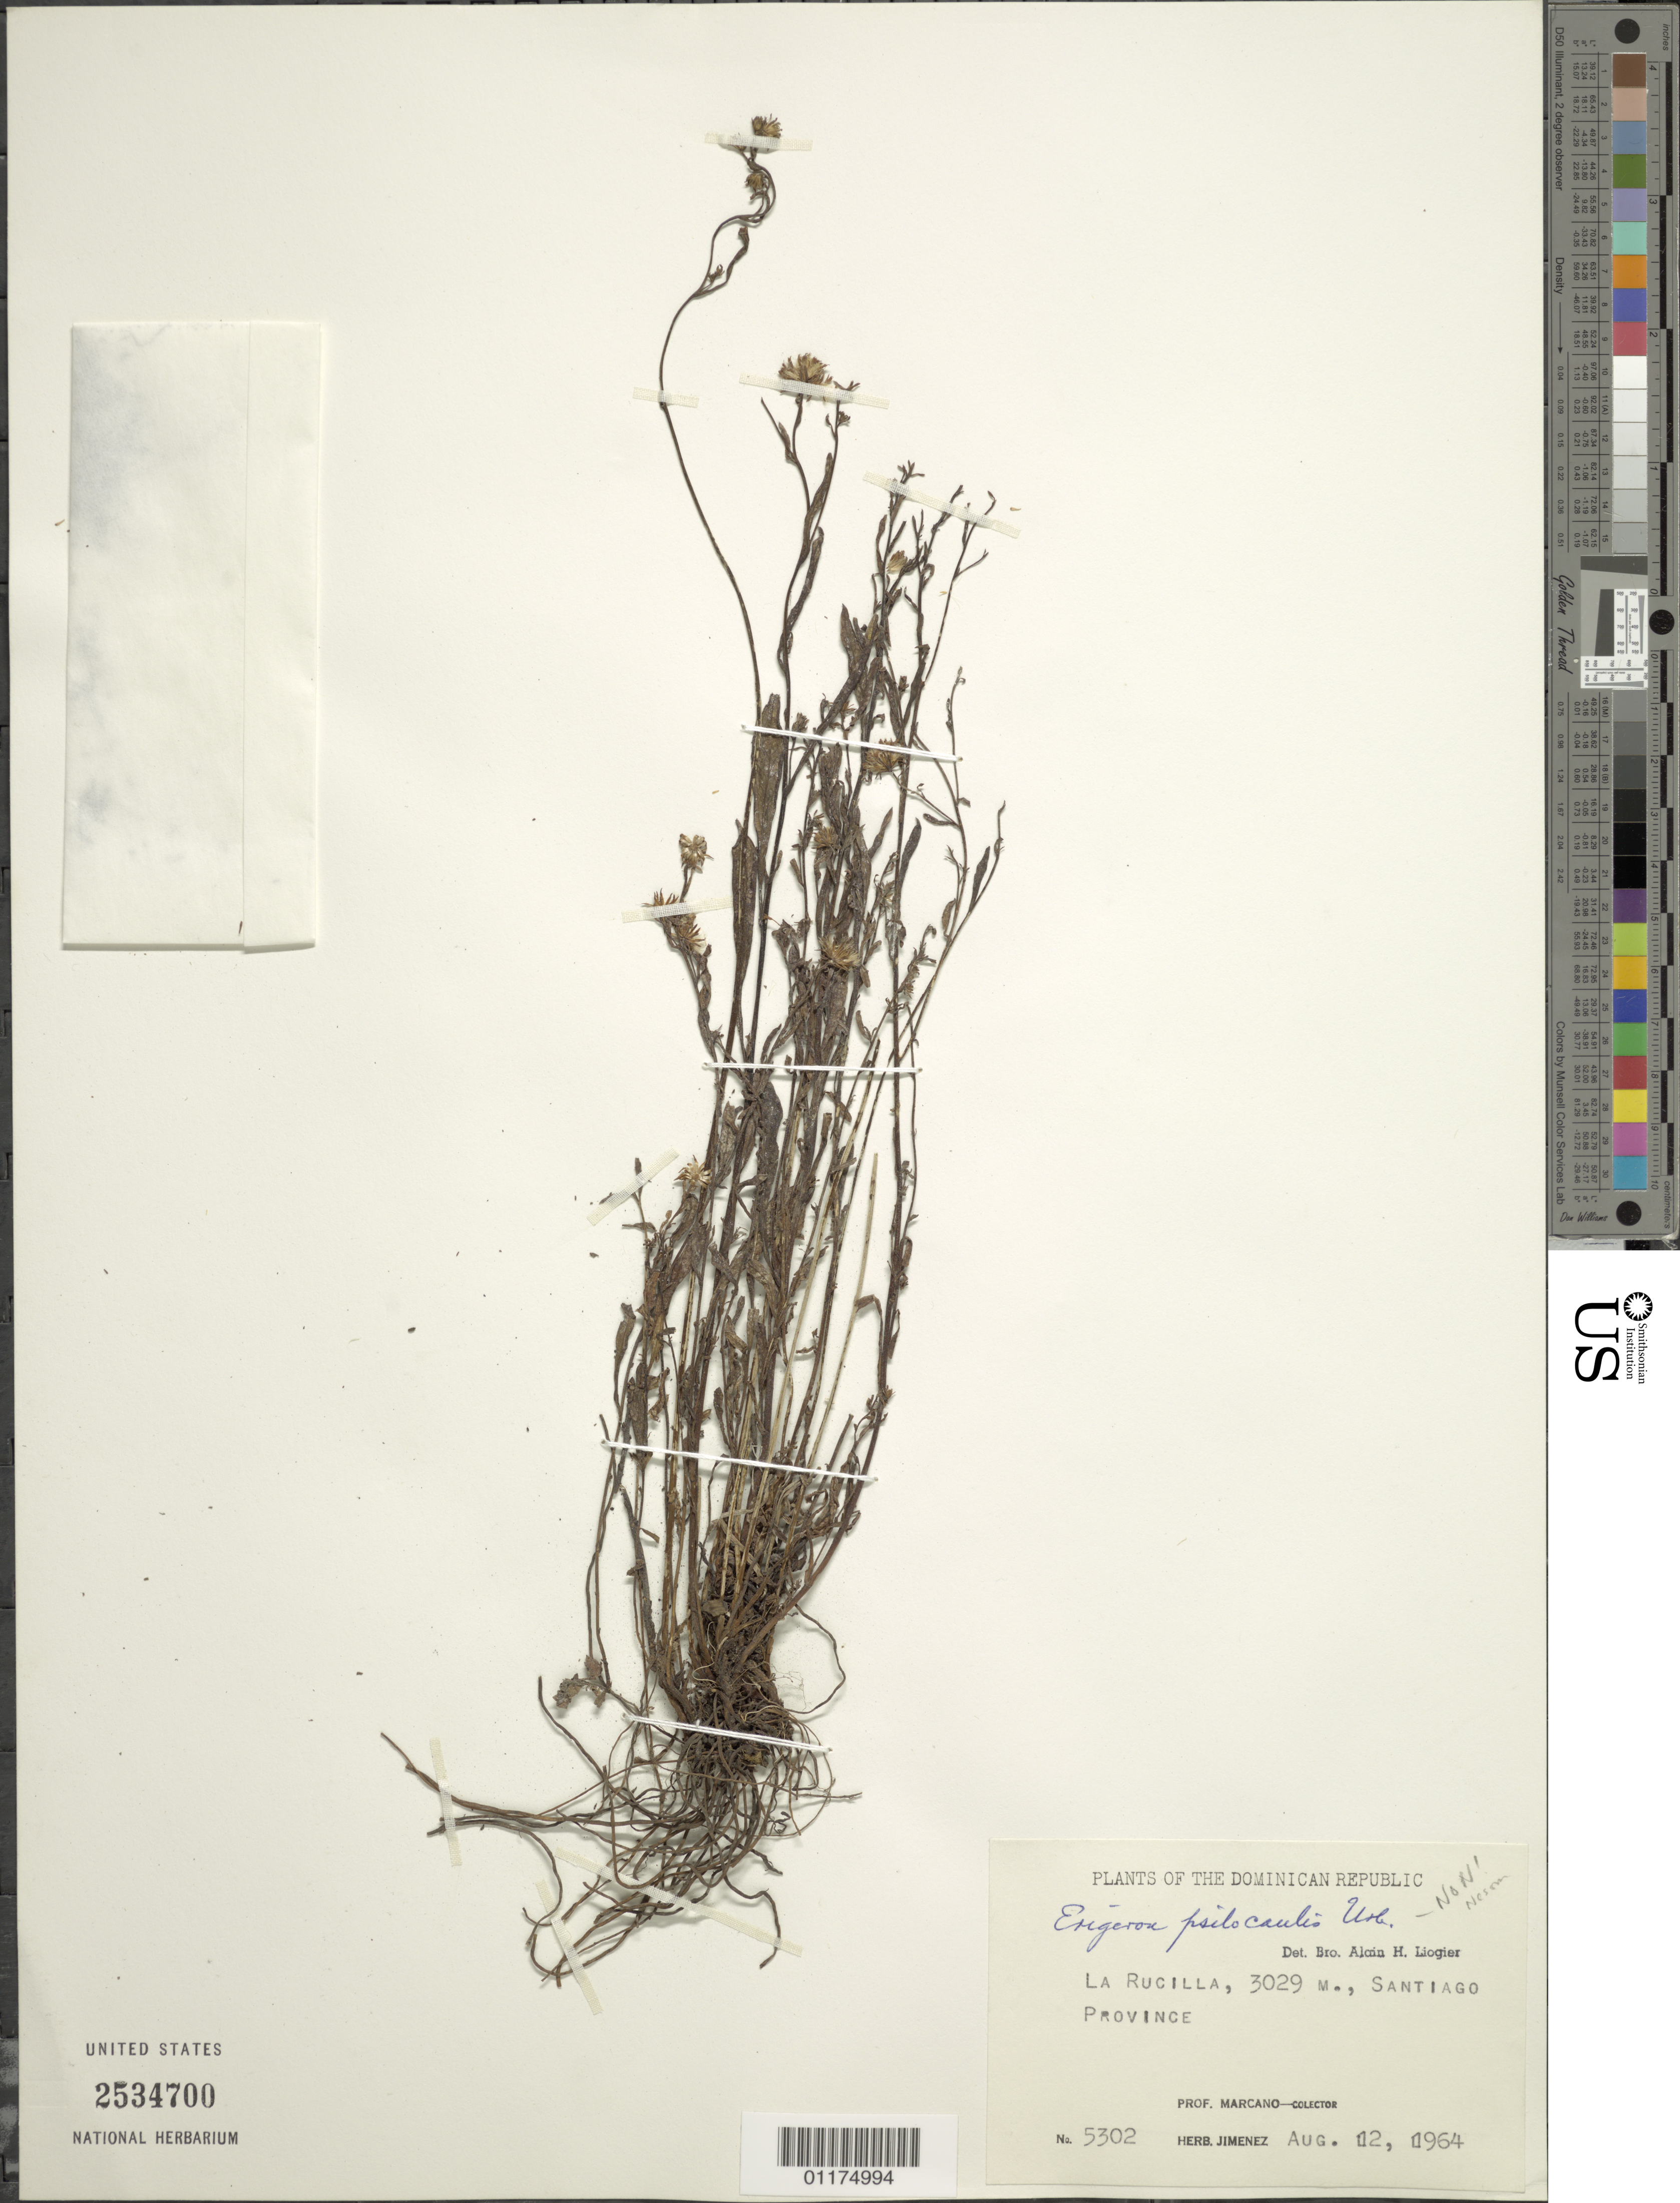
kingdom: Plantae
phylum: Tracheophyta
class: Magnoliopsida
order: Asterales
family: Asteraceae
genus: Erigeron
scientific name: Erigeron sp.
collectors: E. J. Marcano F. & Jimenez, --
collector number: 5302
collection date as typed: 12 Aug 1964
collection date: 1964-08-12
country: Dominican Republic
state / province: Santiago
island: Hispaniola I.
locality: La Rucilla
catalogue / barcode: US 2534700